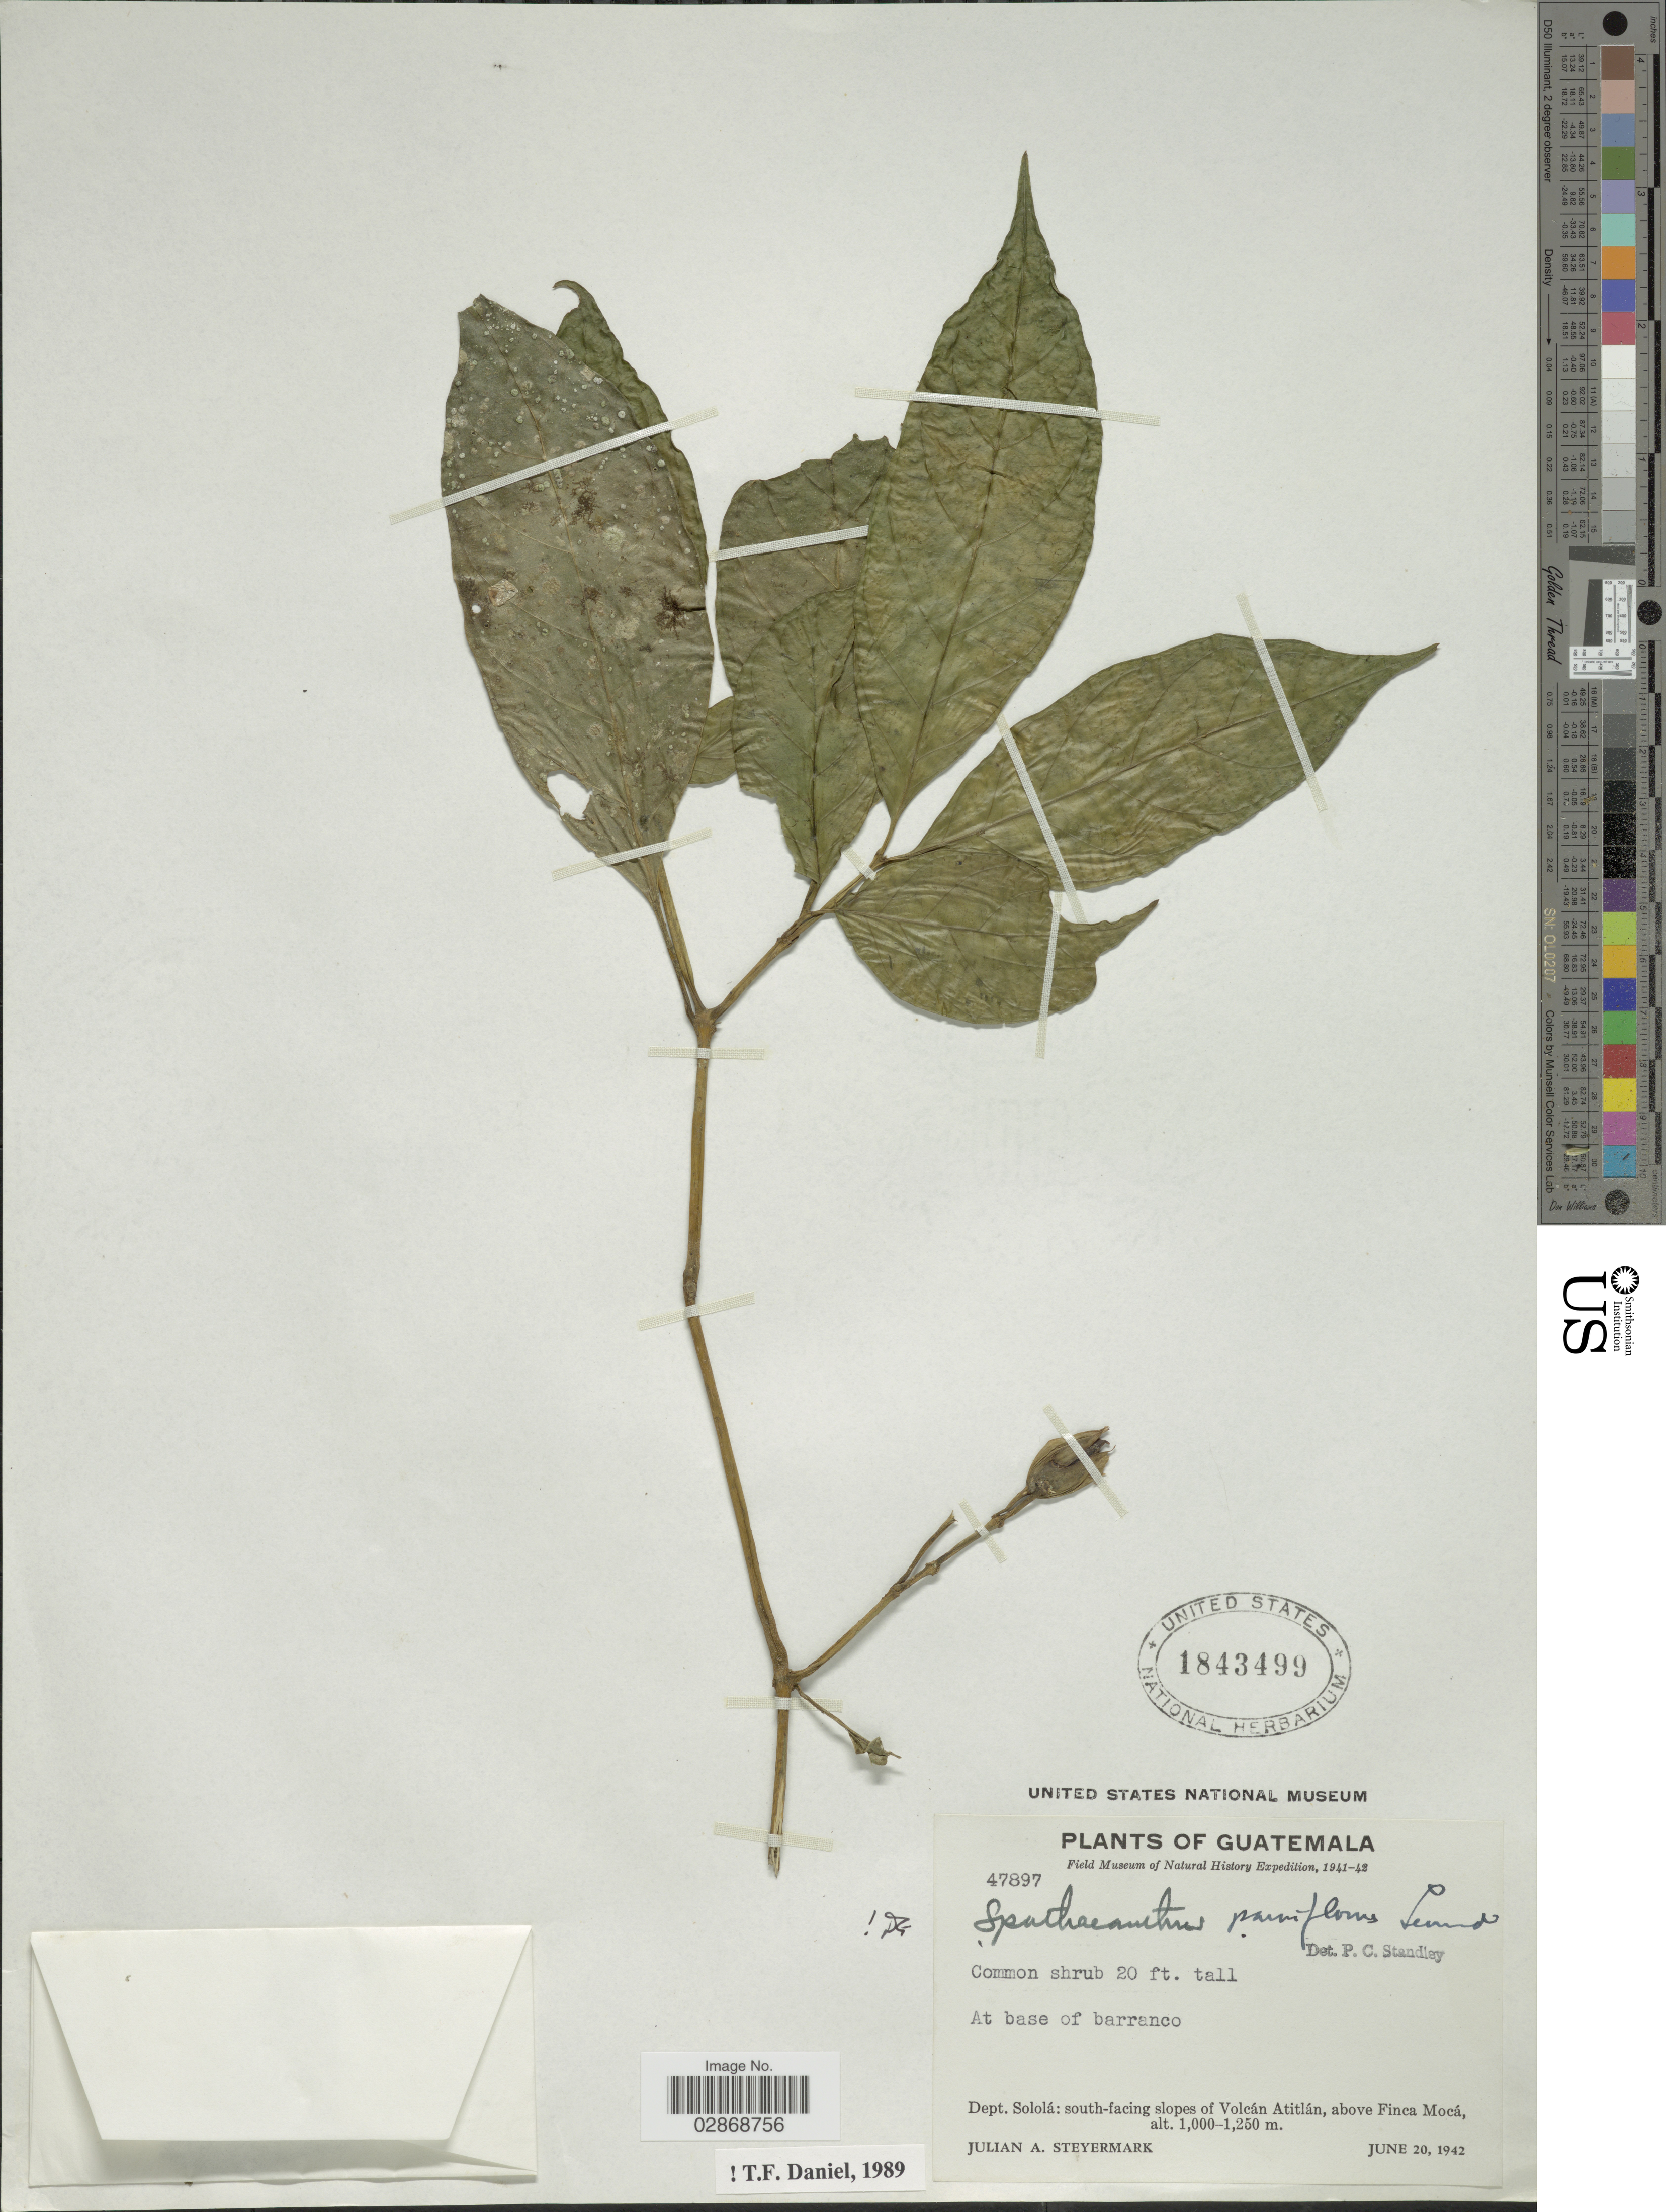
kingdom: Plantae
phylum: Tracheophyta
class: Magnoliopsida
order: Lamiales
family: Acanthaceae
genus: Spathacanthus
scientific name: Spathacanthus parviflorus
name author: Leonard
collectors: J. Steyermark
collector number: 47897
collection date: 1942-06-20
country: Guatemala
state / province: Sololá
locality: Dept. Sololá: south-facing slopes of Volcán Atitlán, above finca Mocá.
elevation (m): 1000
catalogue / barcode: US 1843499